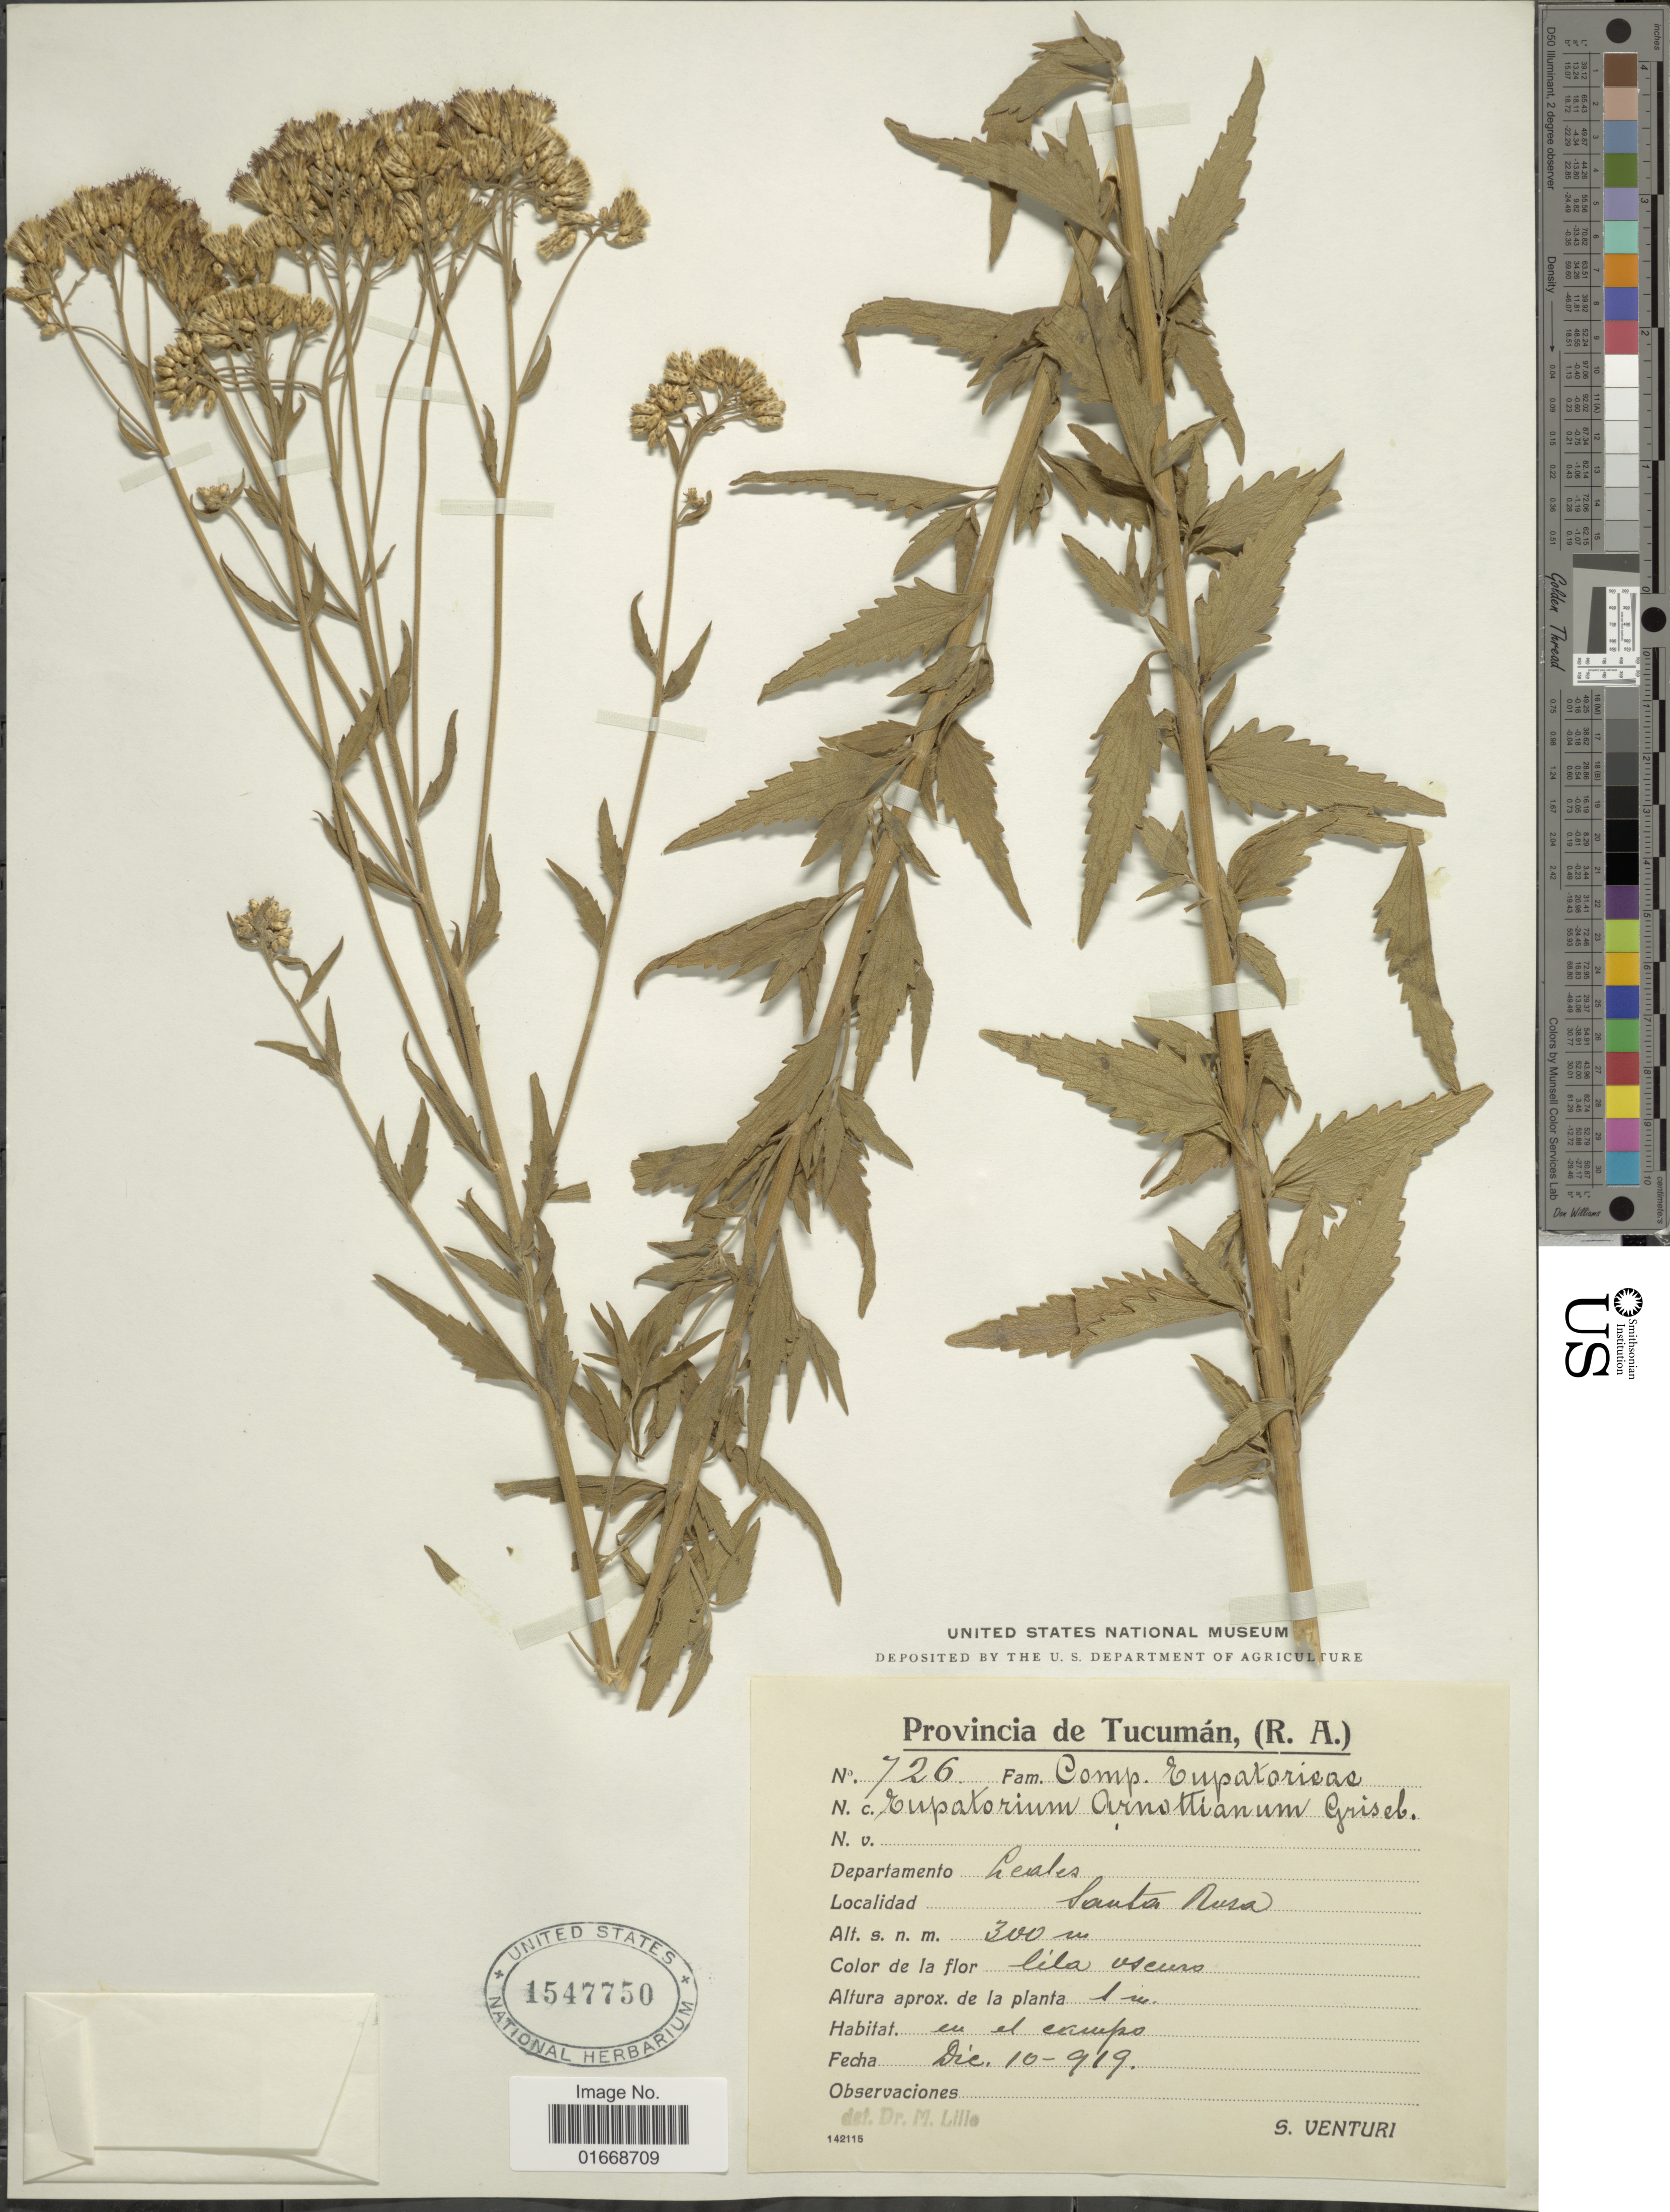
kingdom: Plantae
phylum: Tracheophyta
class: Magnoliopsida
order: Asterales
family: Asteraceae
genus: Chromolaena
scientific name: Chromolaena hirsuta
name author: (Hook. & Arn.) R.M. King & H. Rob.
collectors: S. Venturi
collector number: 726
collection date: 1919-12-10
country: Argentina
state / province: Tucuman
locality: Provincia de Tucuman, (R. A.), Departamento Leales, Santa Nusa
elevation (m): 300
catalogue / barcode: US 1547750